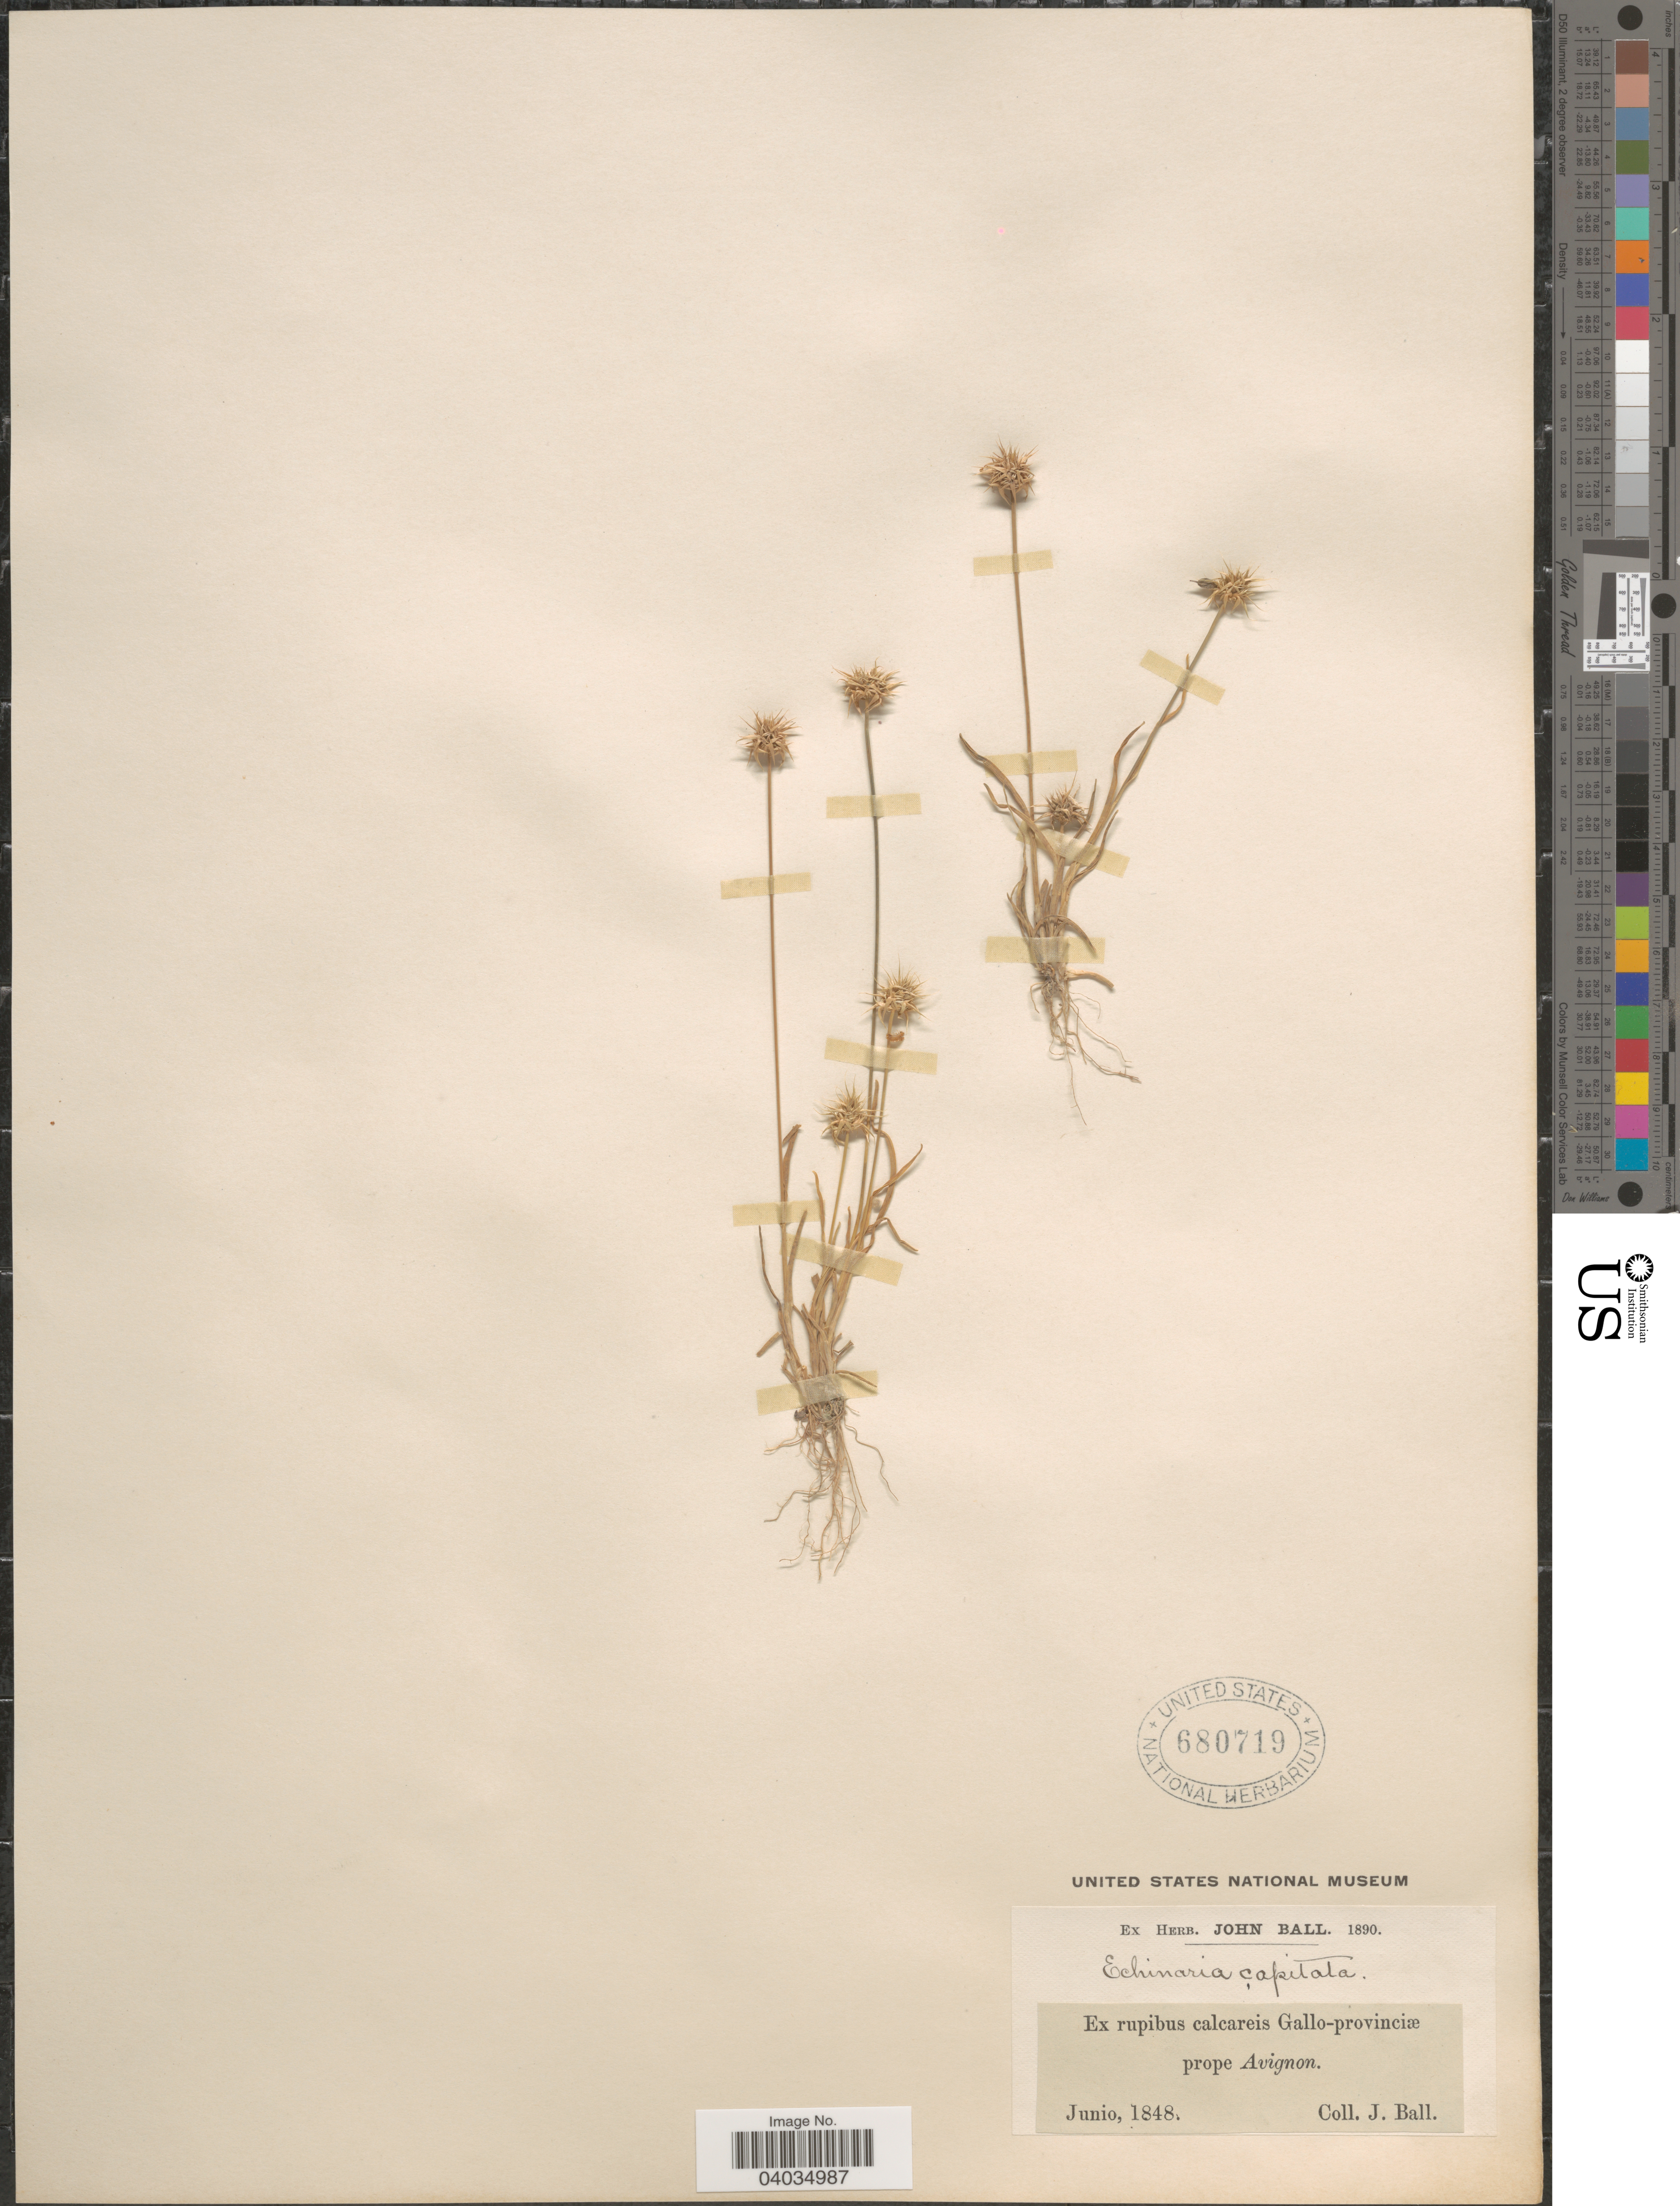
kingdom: Plantae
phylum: Tracheophyta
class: Liliopsida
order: Poales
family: Poaceae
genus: Echinaria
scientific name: Echinaria capitata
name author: (L.) Desf.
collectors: J. Ball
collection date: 1848-06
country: France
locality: Ex rupibus calcareis Gallo-provinciæ prope Avignon.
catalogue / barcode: US 680719